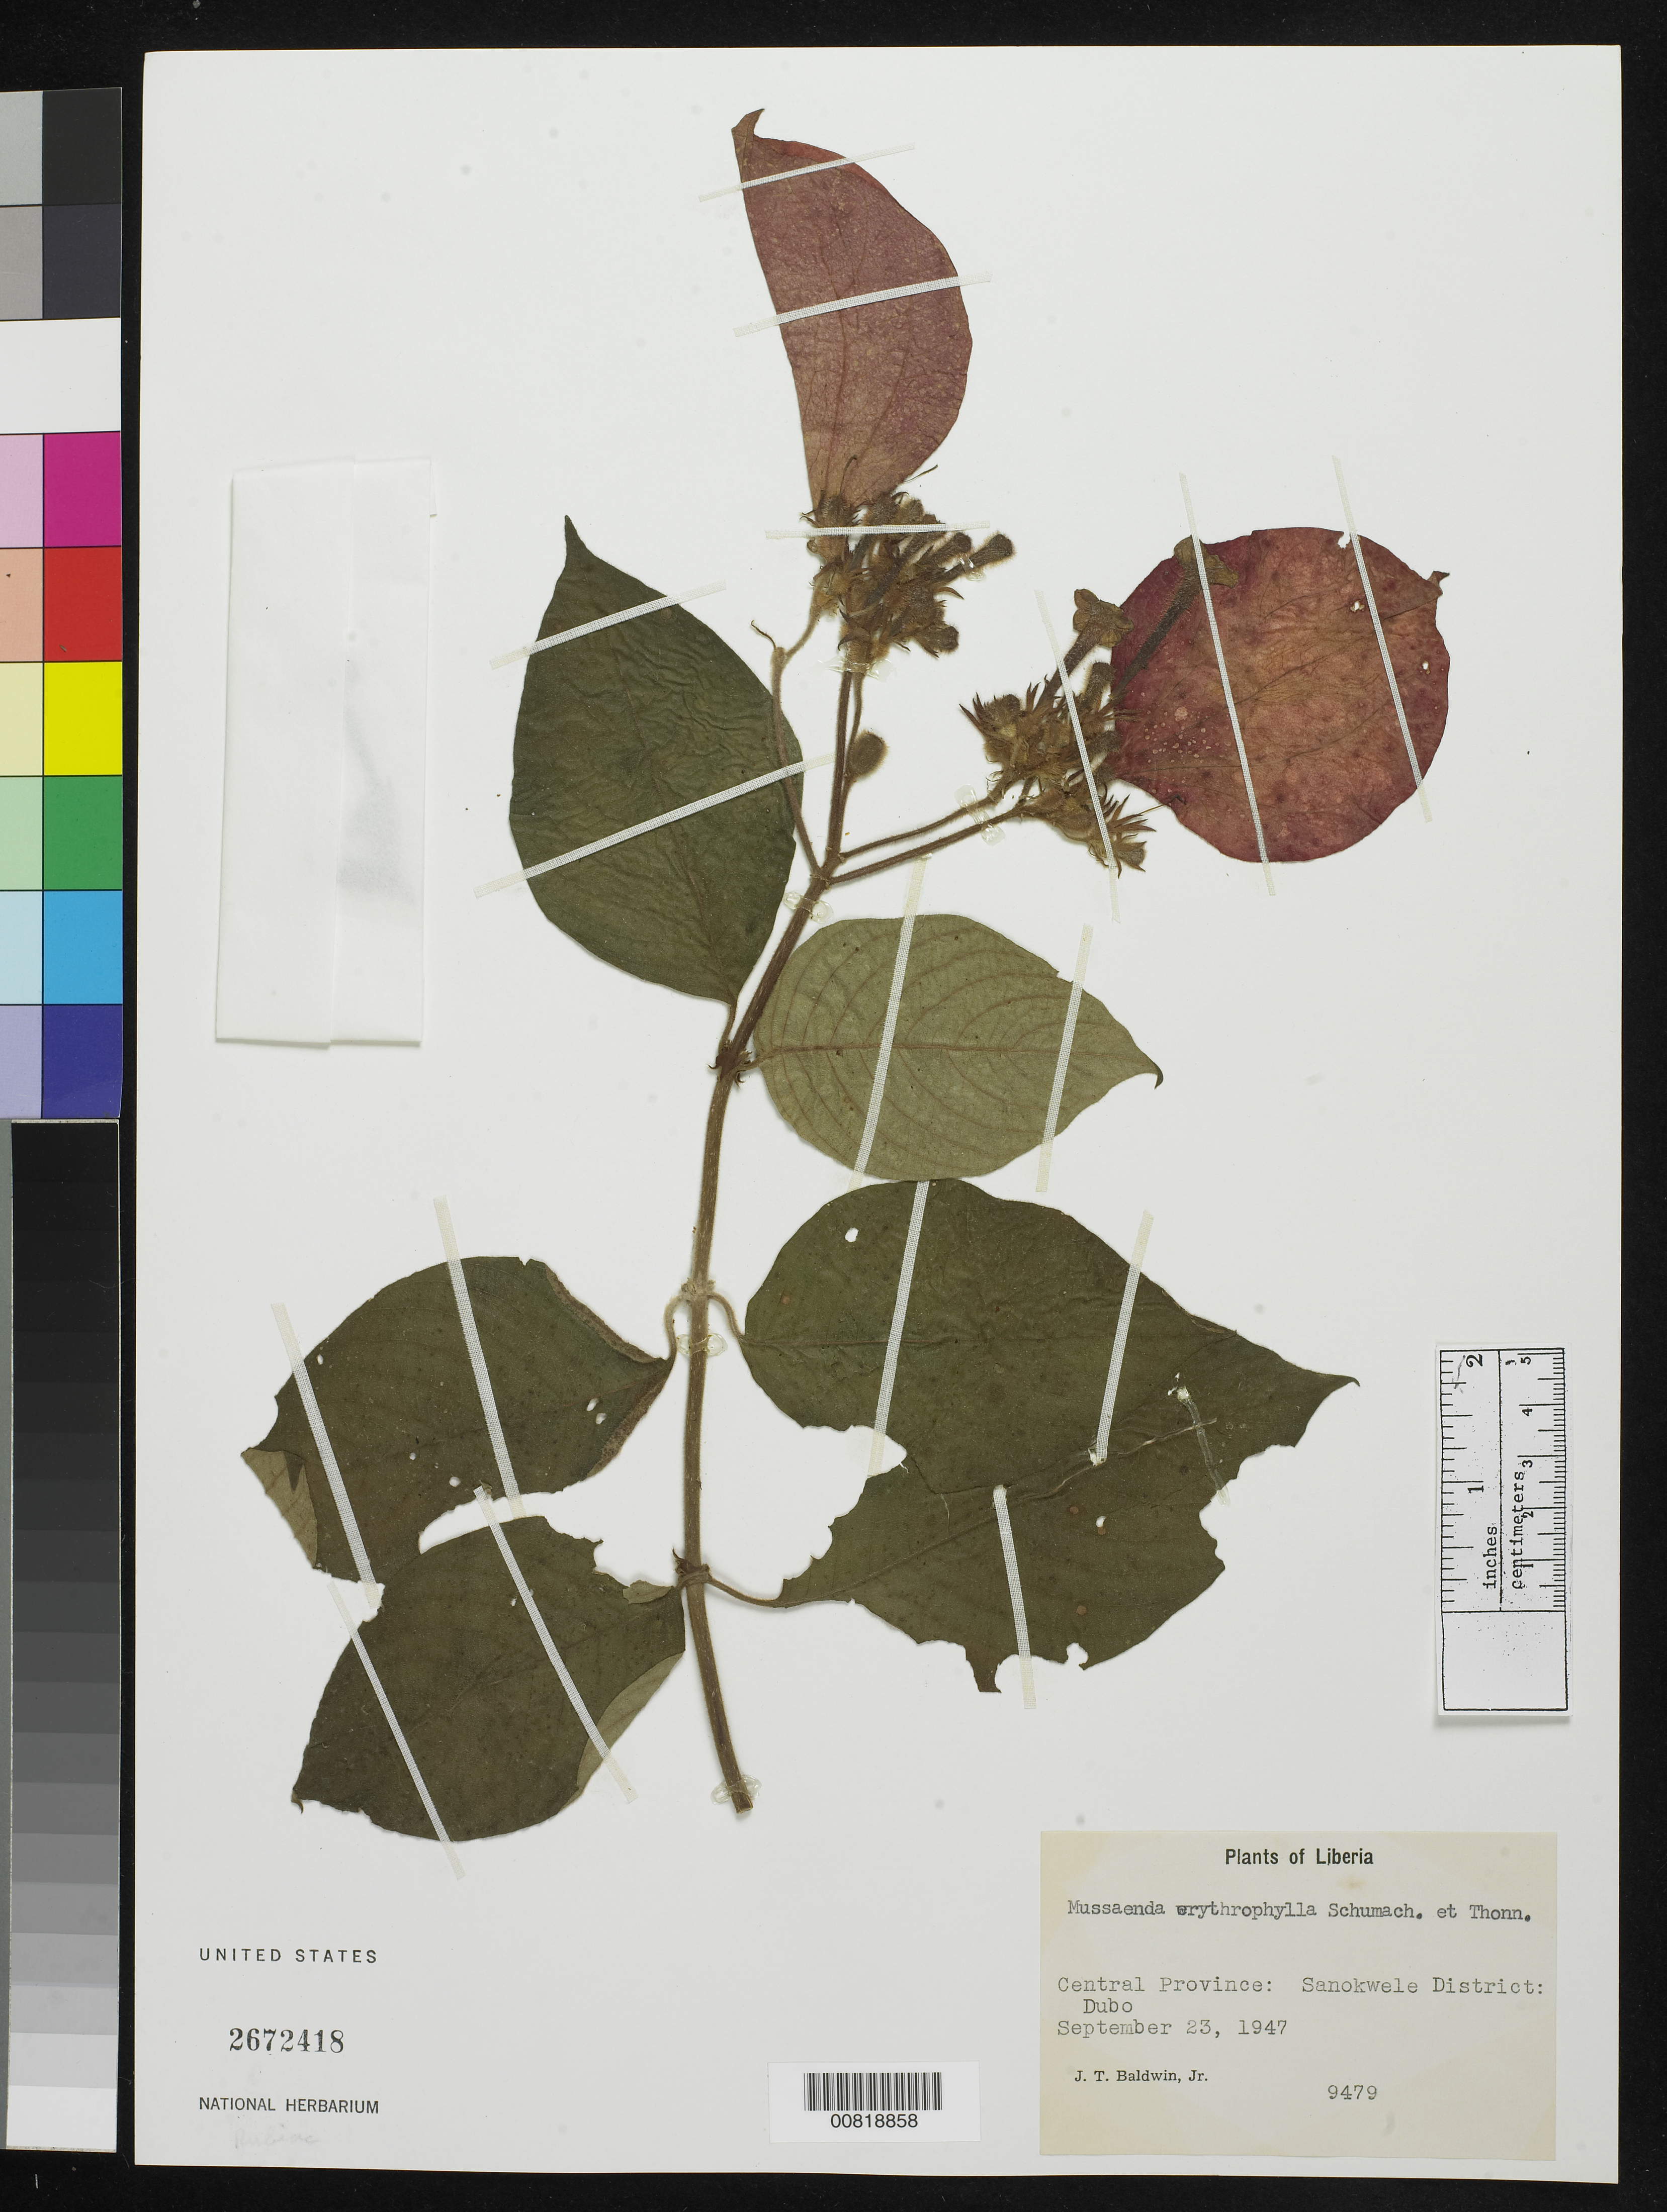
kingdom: Plantae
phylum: Tracheophyta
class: Magnoliopsida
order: Gentianales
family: Rubiaceae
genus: Mussaenda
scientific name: Mussaenda wrythrophylla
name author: Schumach. & Thonn.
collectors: J. T. Baldwin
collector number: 9479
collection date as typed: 23 Sep 1947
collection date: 1947-09-23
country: Liberia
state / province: Nimba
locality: Central Province: Sanokwele District, Dubo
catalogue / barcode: US 2672418